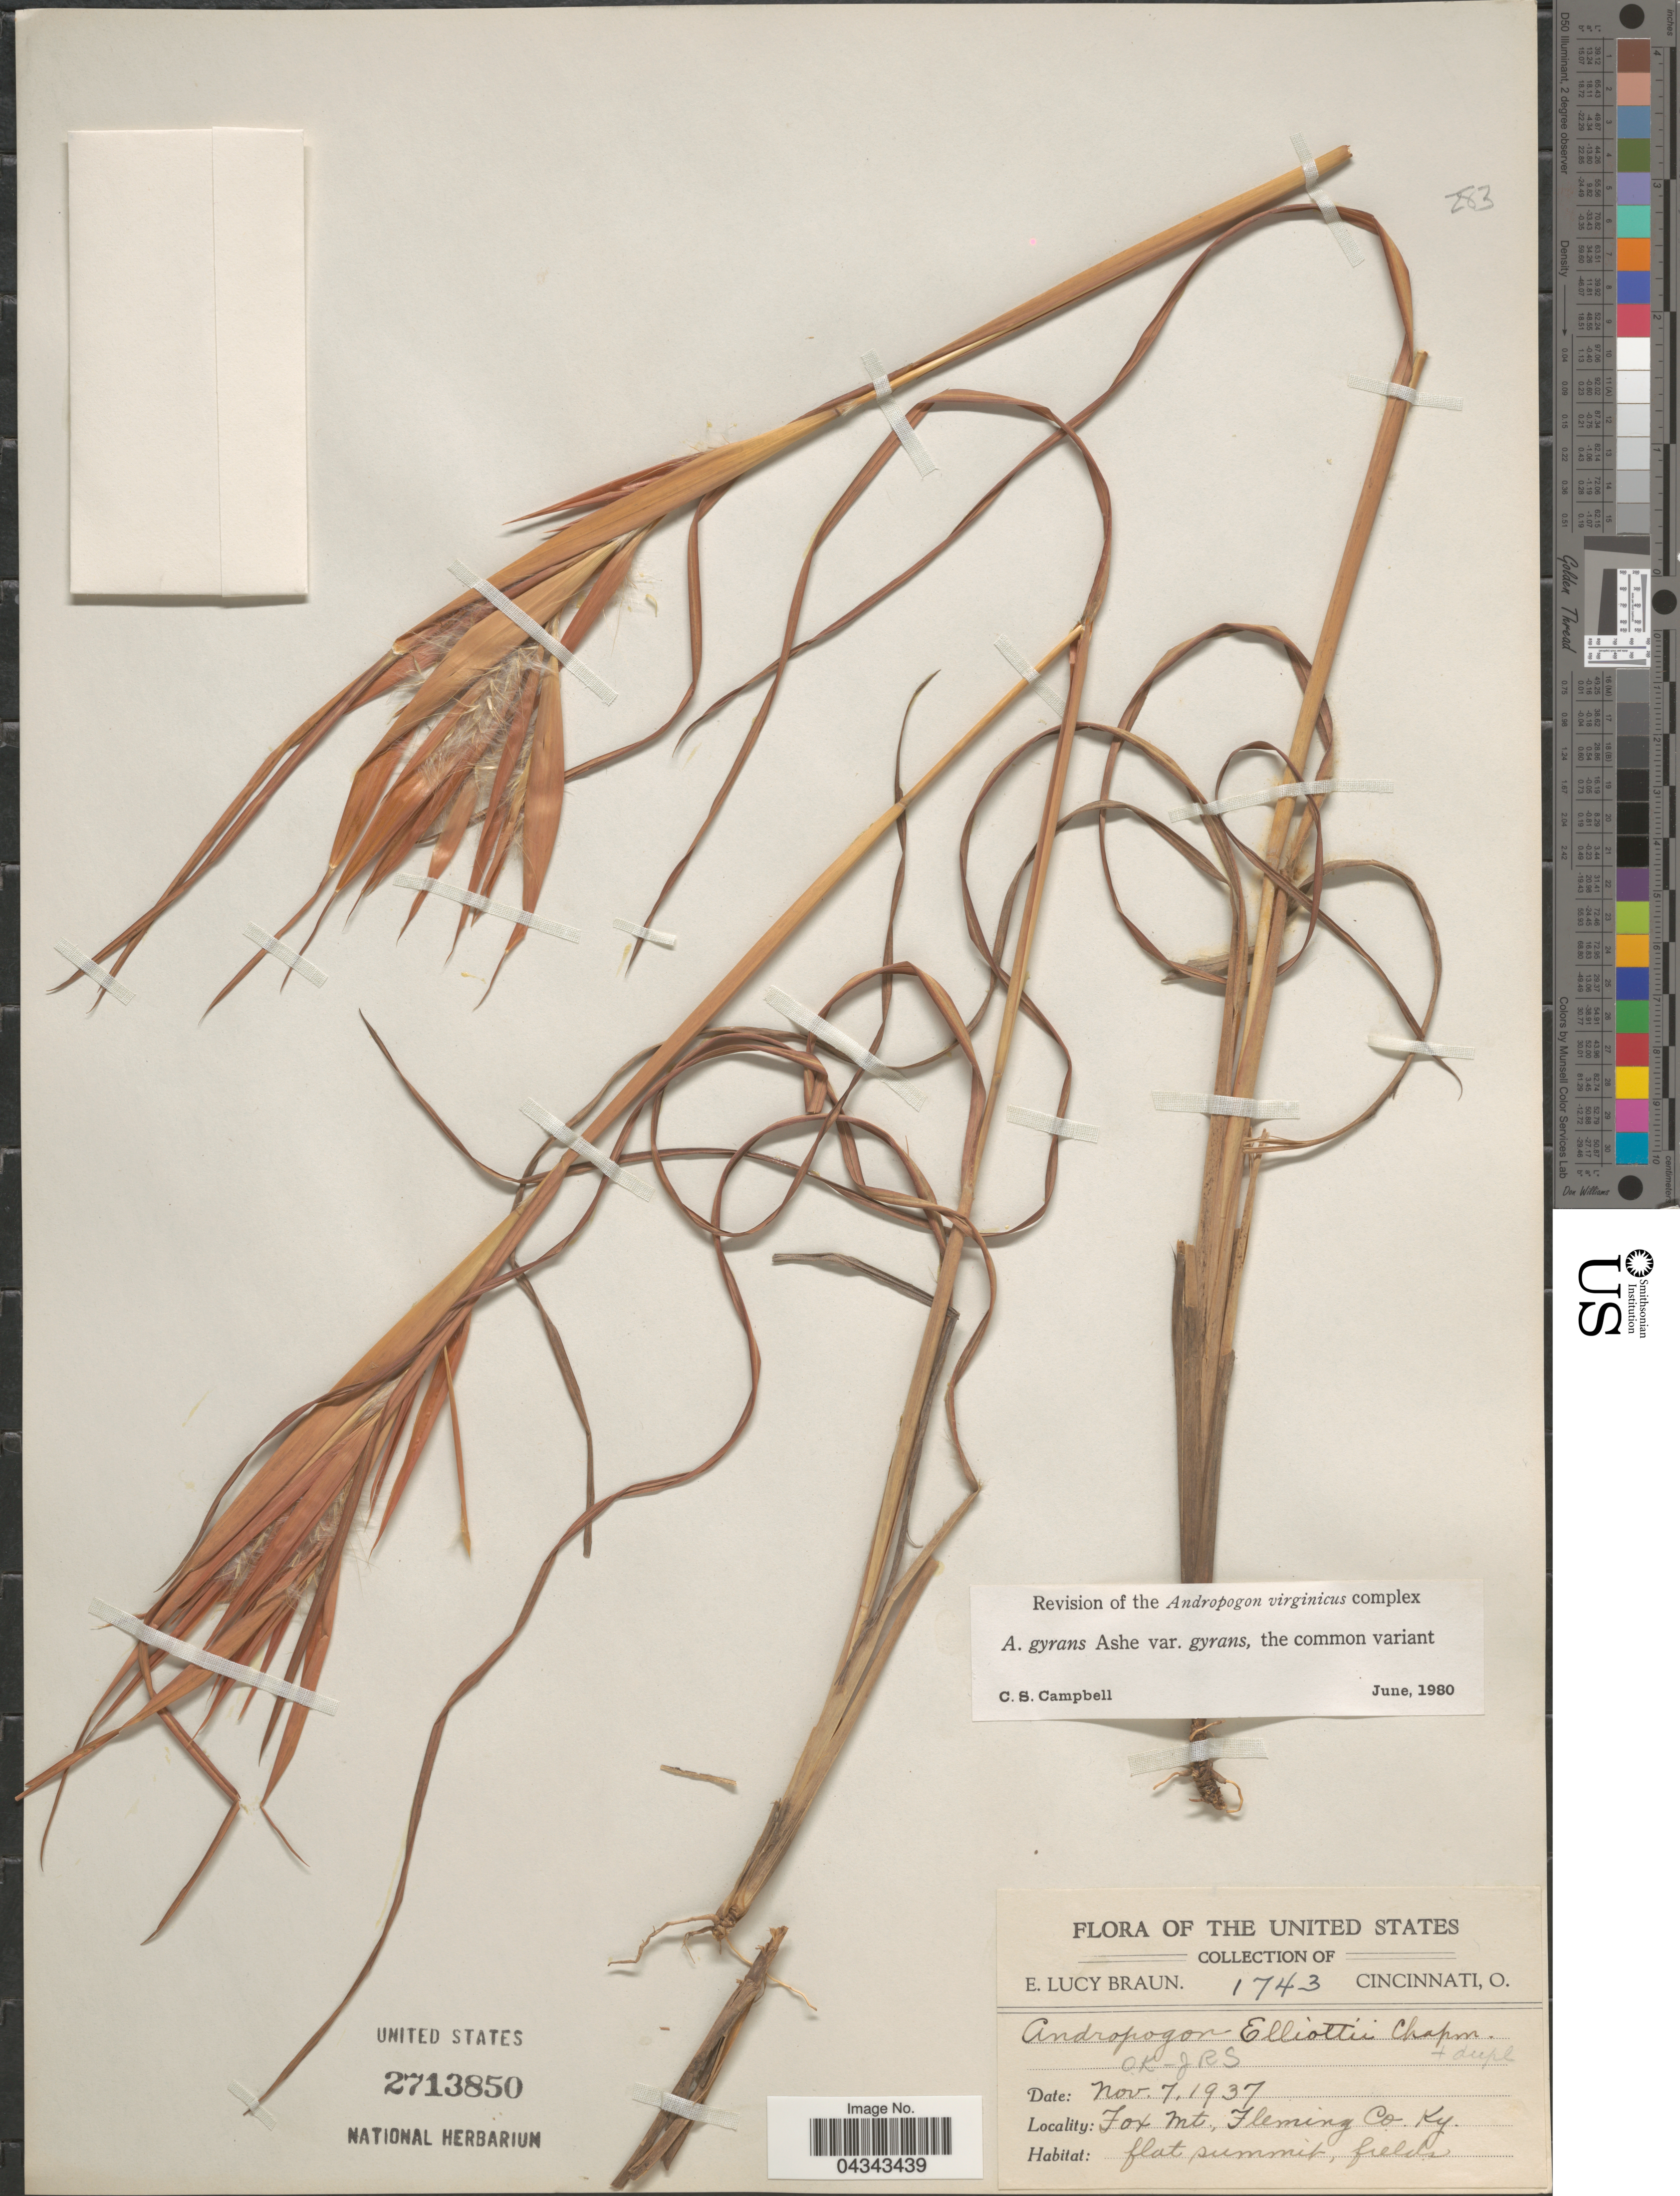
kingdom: Plantae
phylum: Tracheophyta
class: Liliopsida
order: Poales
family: Poaceae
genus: Andropogon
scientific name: Andropogon gyrans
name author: Ashe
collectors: E. L. Braun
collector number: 1743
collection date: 1937-11-07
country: United States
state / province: Kentucky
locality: Fox Mt., Fleming Co.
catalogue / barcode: US 2713850